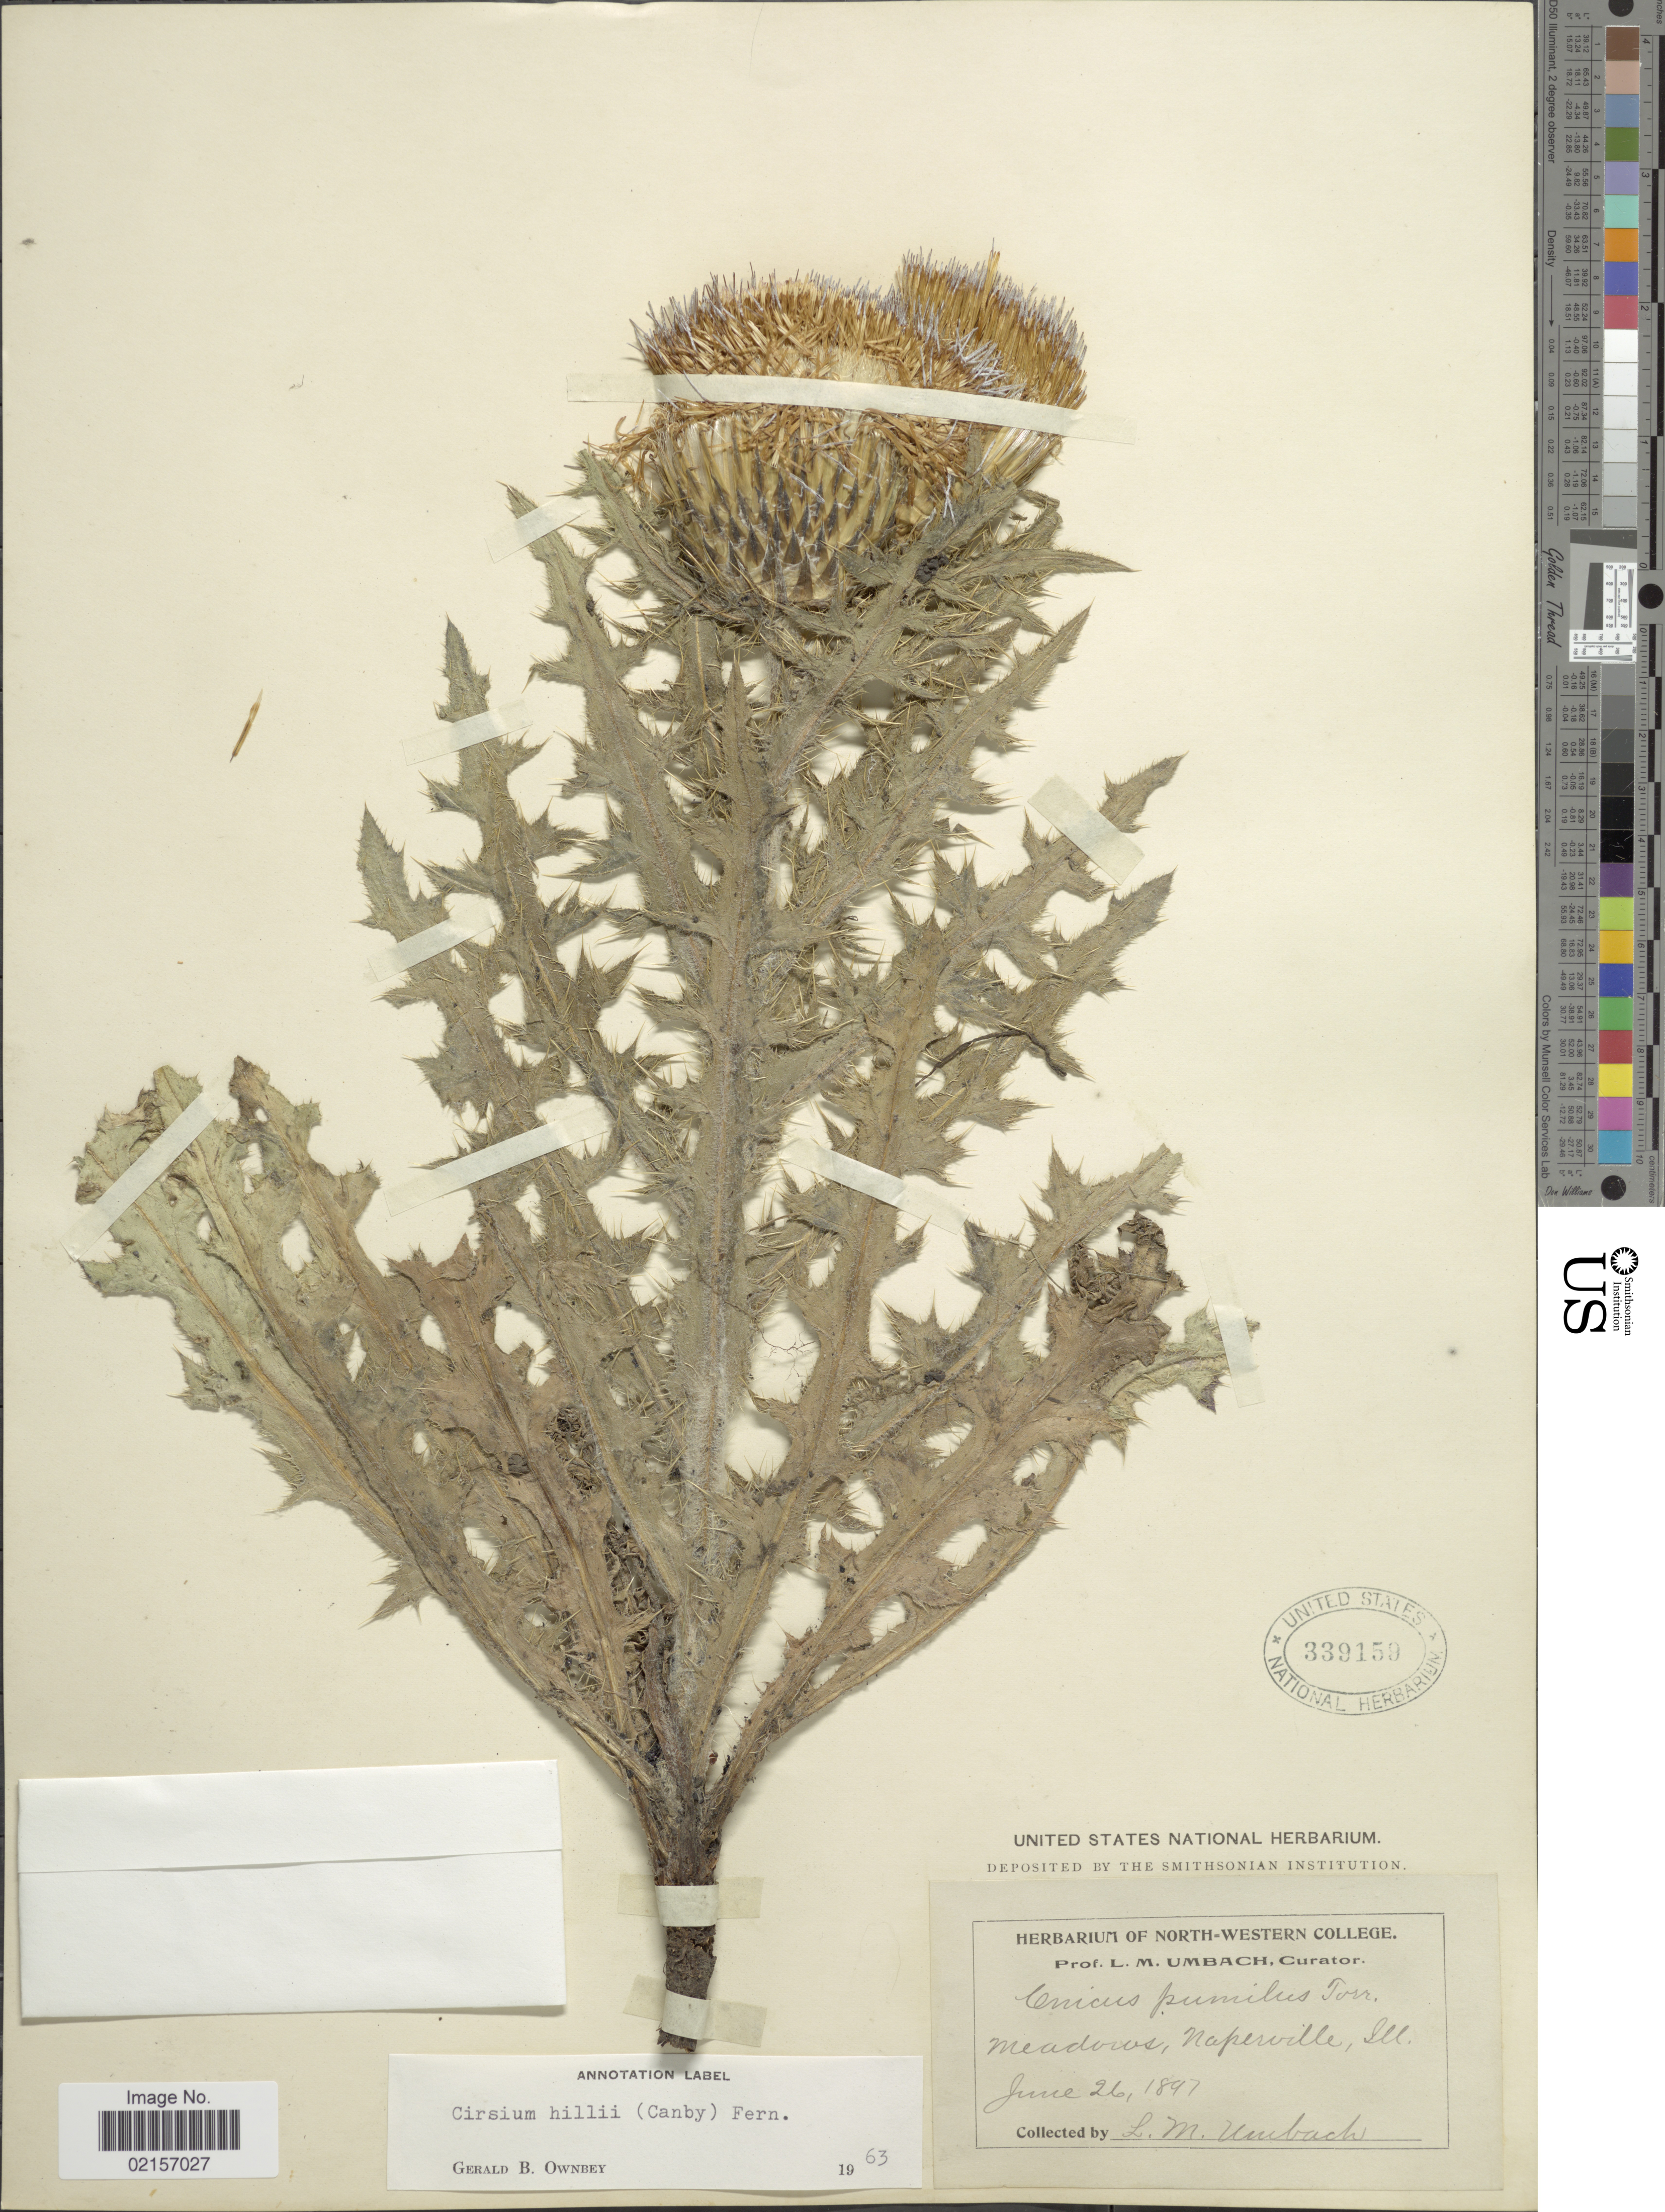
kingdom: Plantae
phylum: Tracheophyta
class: Magnoliopsida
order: Asterales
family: Asteraceae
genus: Cirsium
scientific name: Cirsium pumilum var. hillii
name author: (Canby) B. Boivin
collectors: L. M. Umbach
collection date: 1897-06-26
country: United States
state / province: Illinois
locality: Meadows, Naperville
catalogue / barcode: US 339159